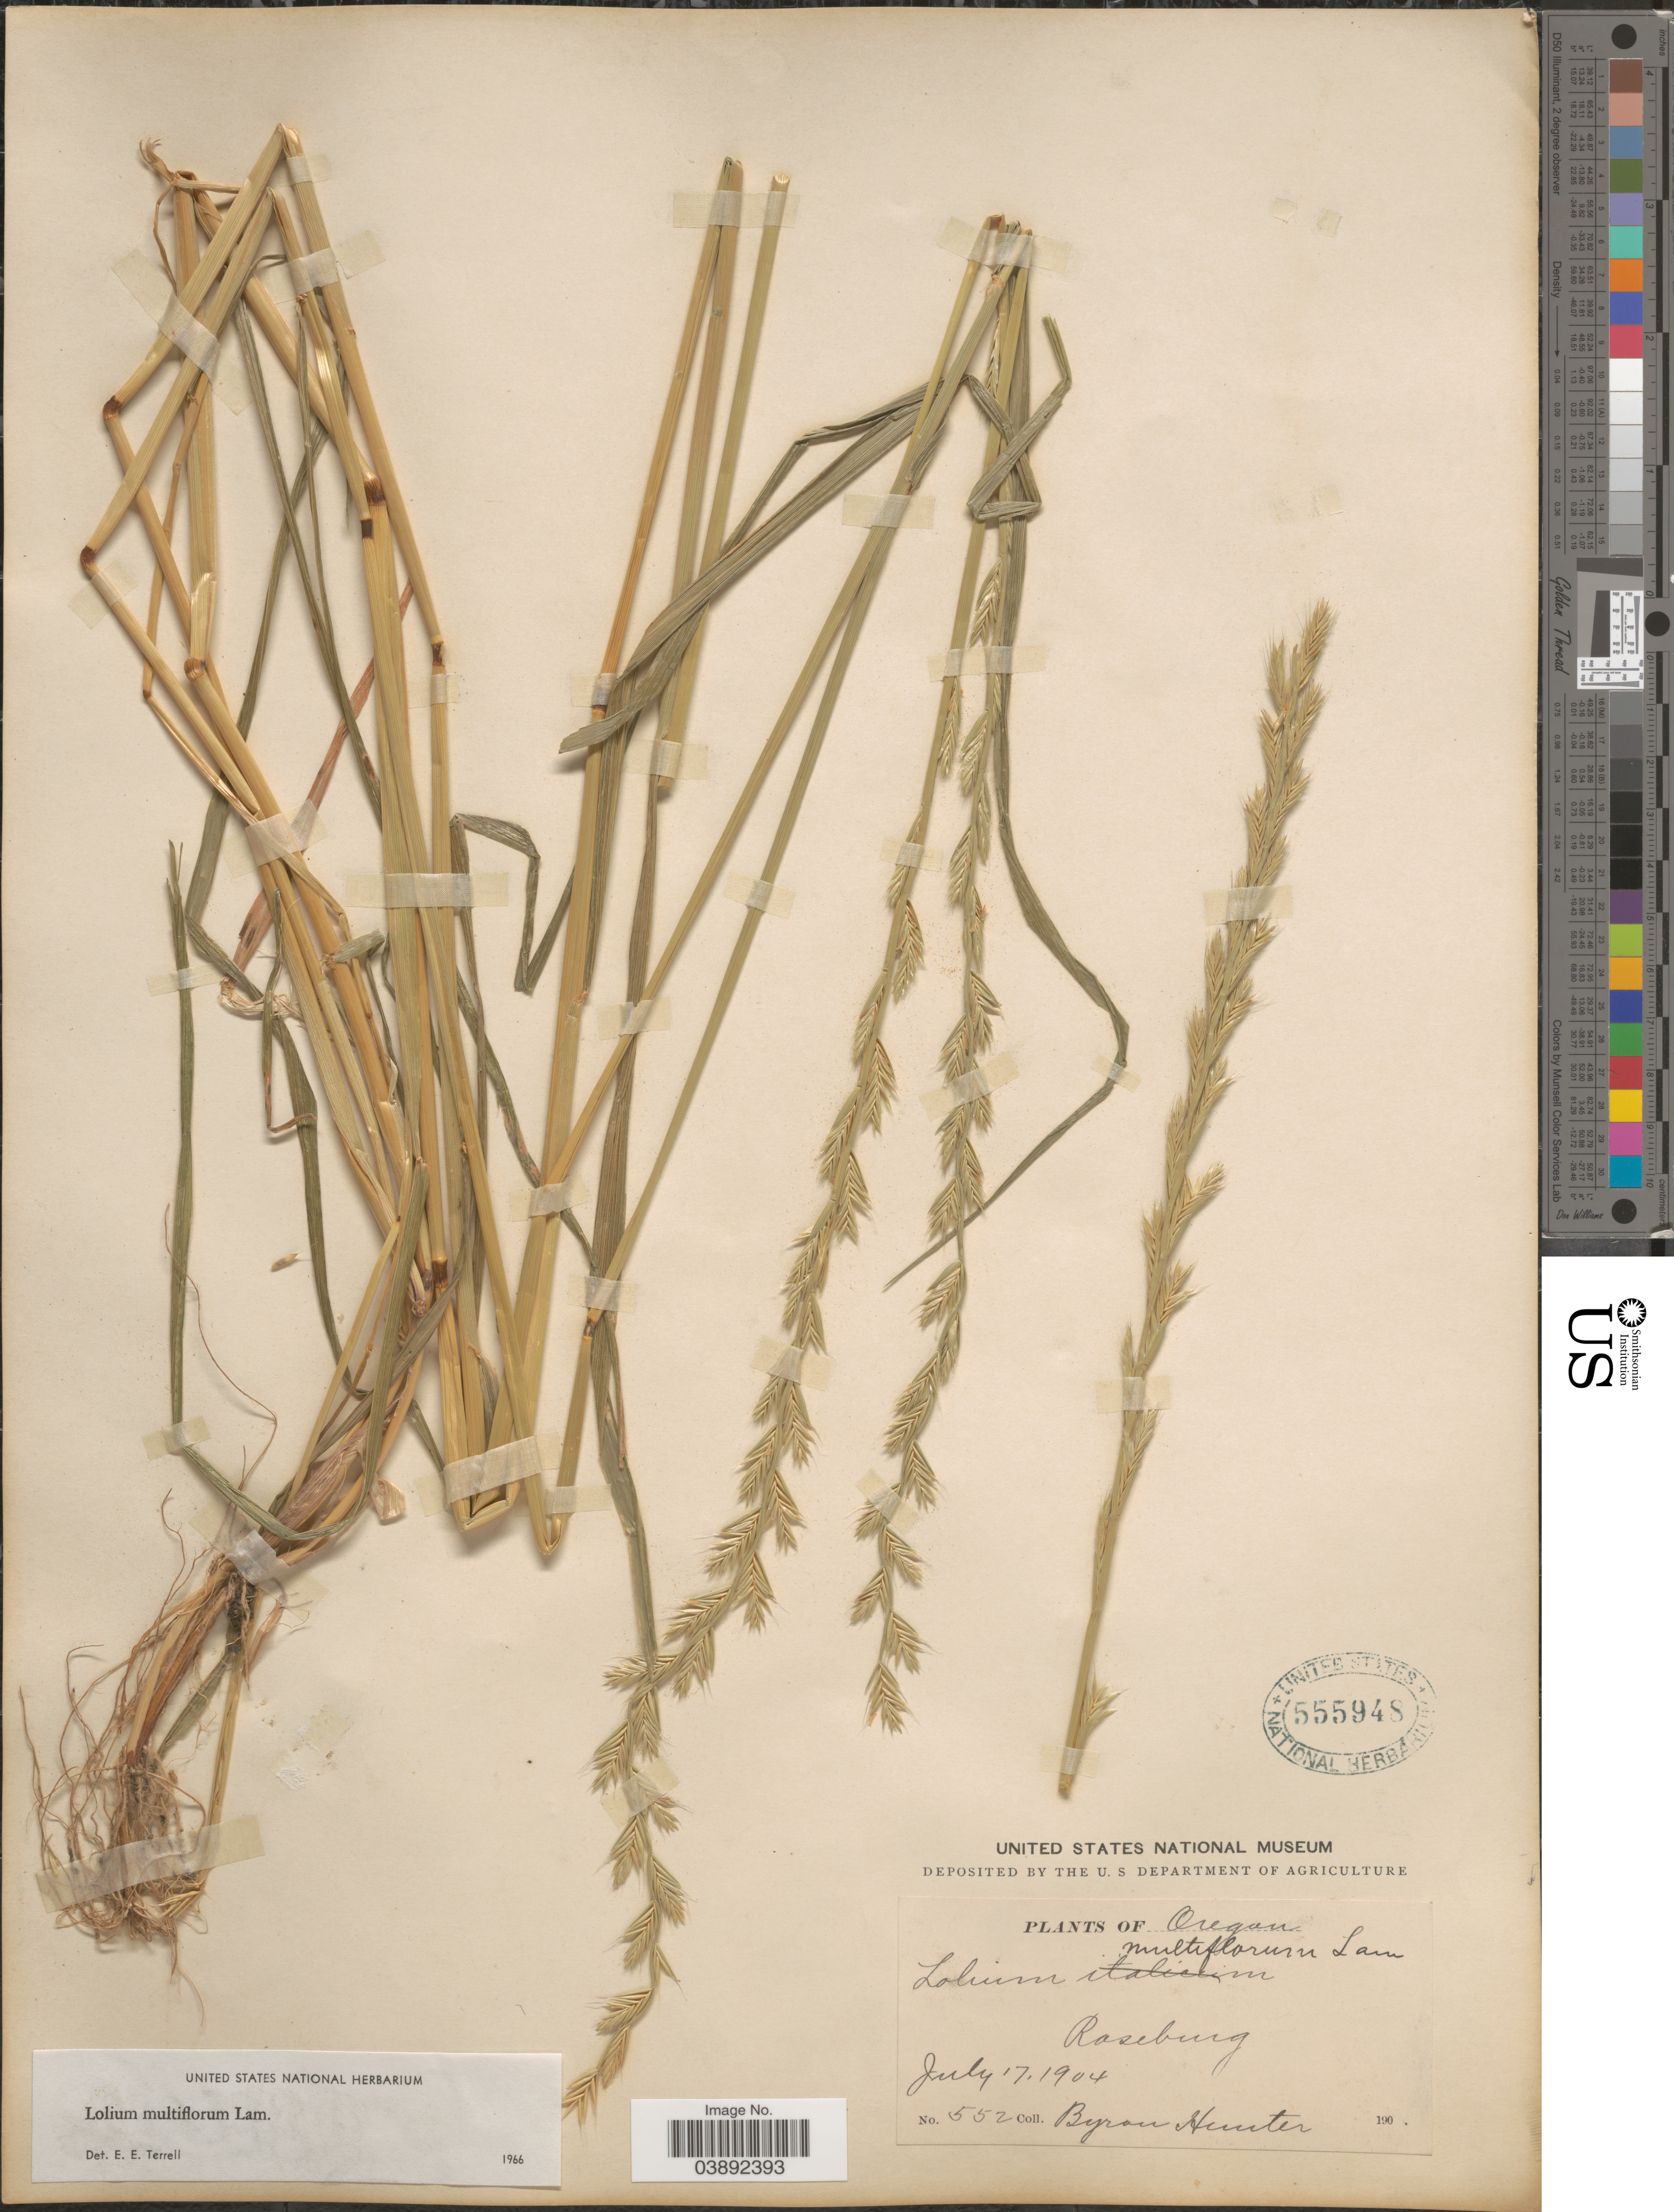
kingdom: Plantae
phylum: Tracheophyta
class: Liliopsida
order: Poales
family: Poaceae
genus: Lolium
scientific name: Lolium multiflorum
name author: Lam.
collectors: B. Hunter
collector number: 552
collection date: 1904-07-17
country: United States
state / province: Oregon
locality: Roseburg.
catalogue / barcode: US 555948